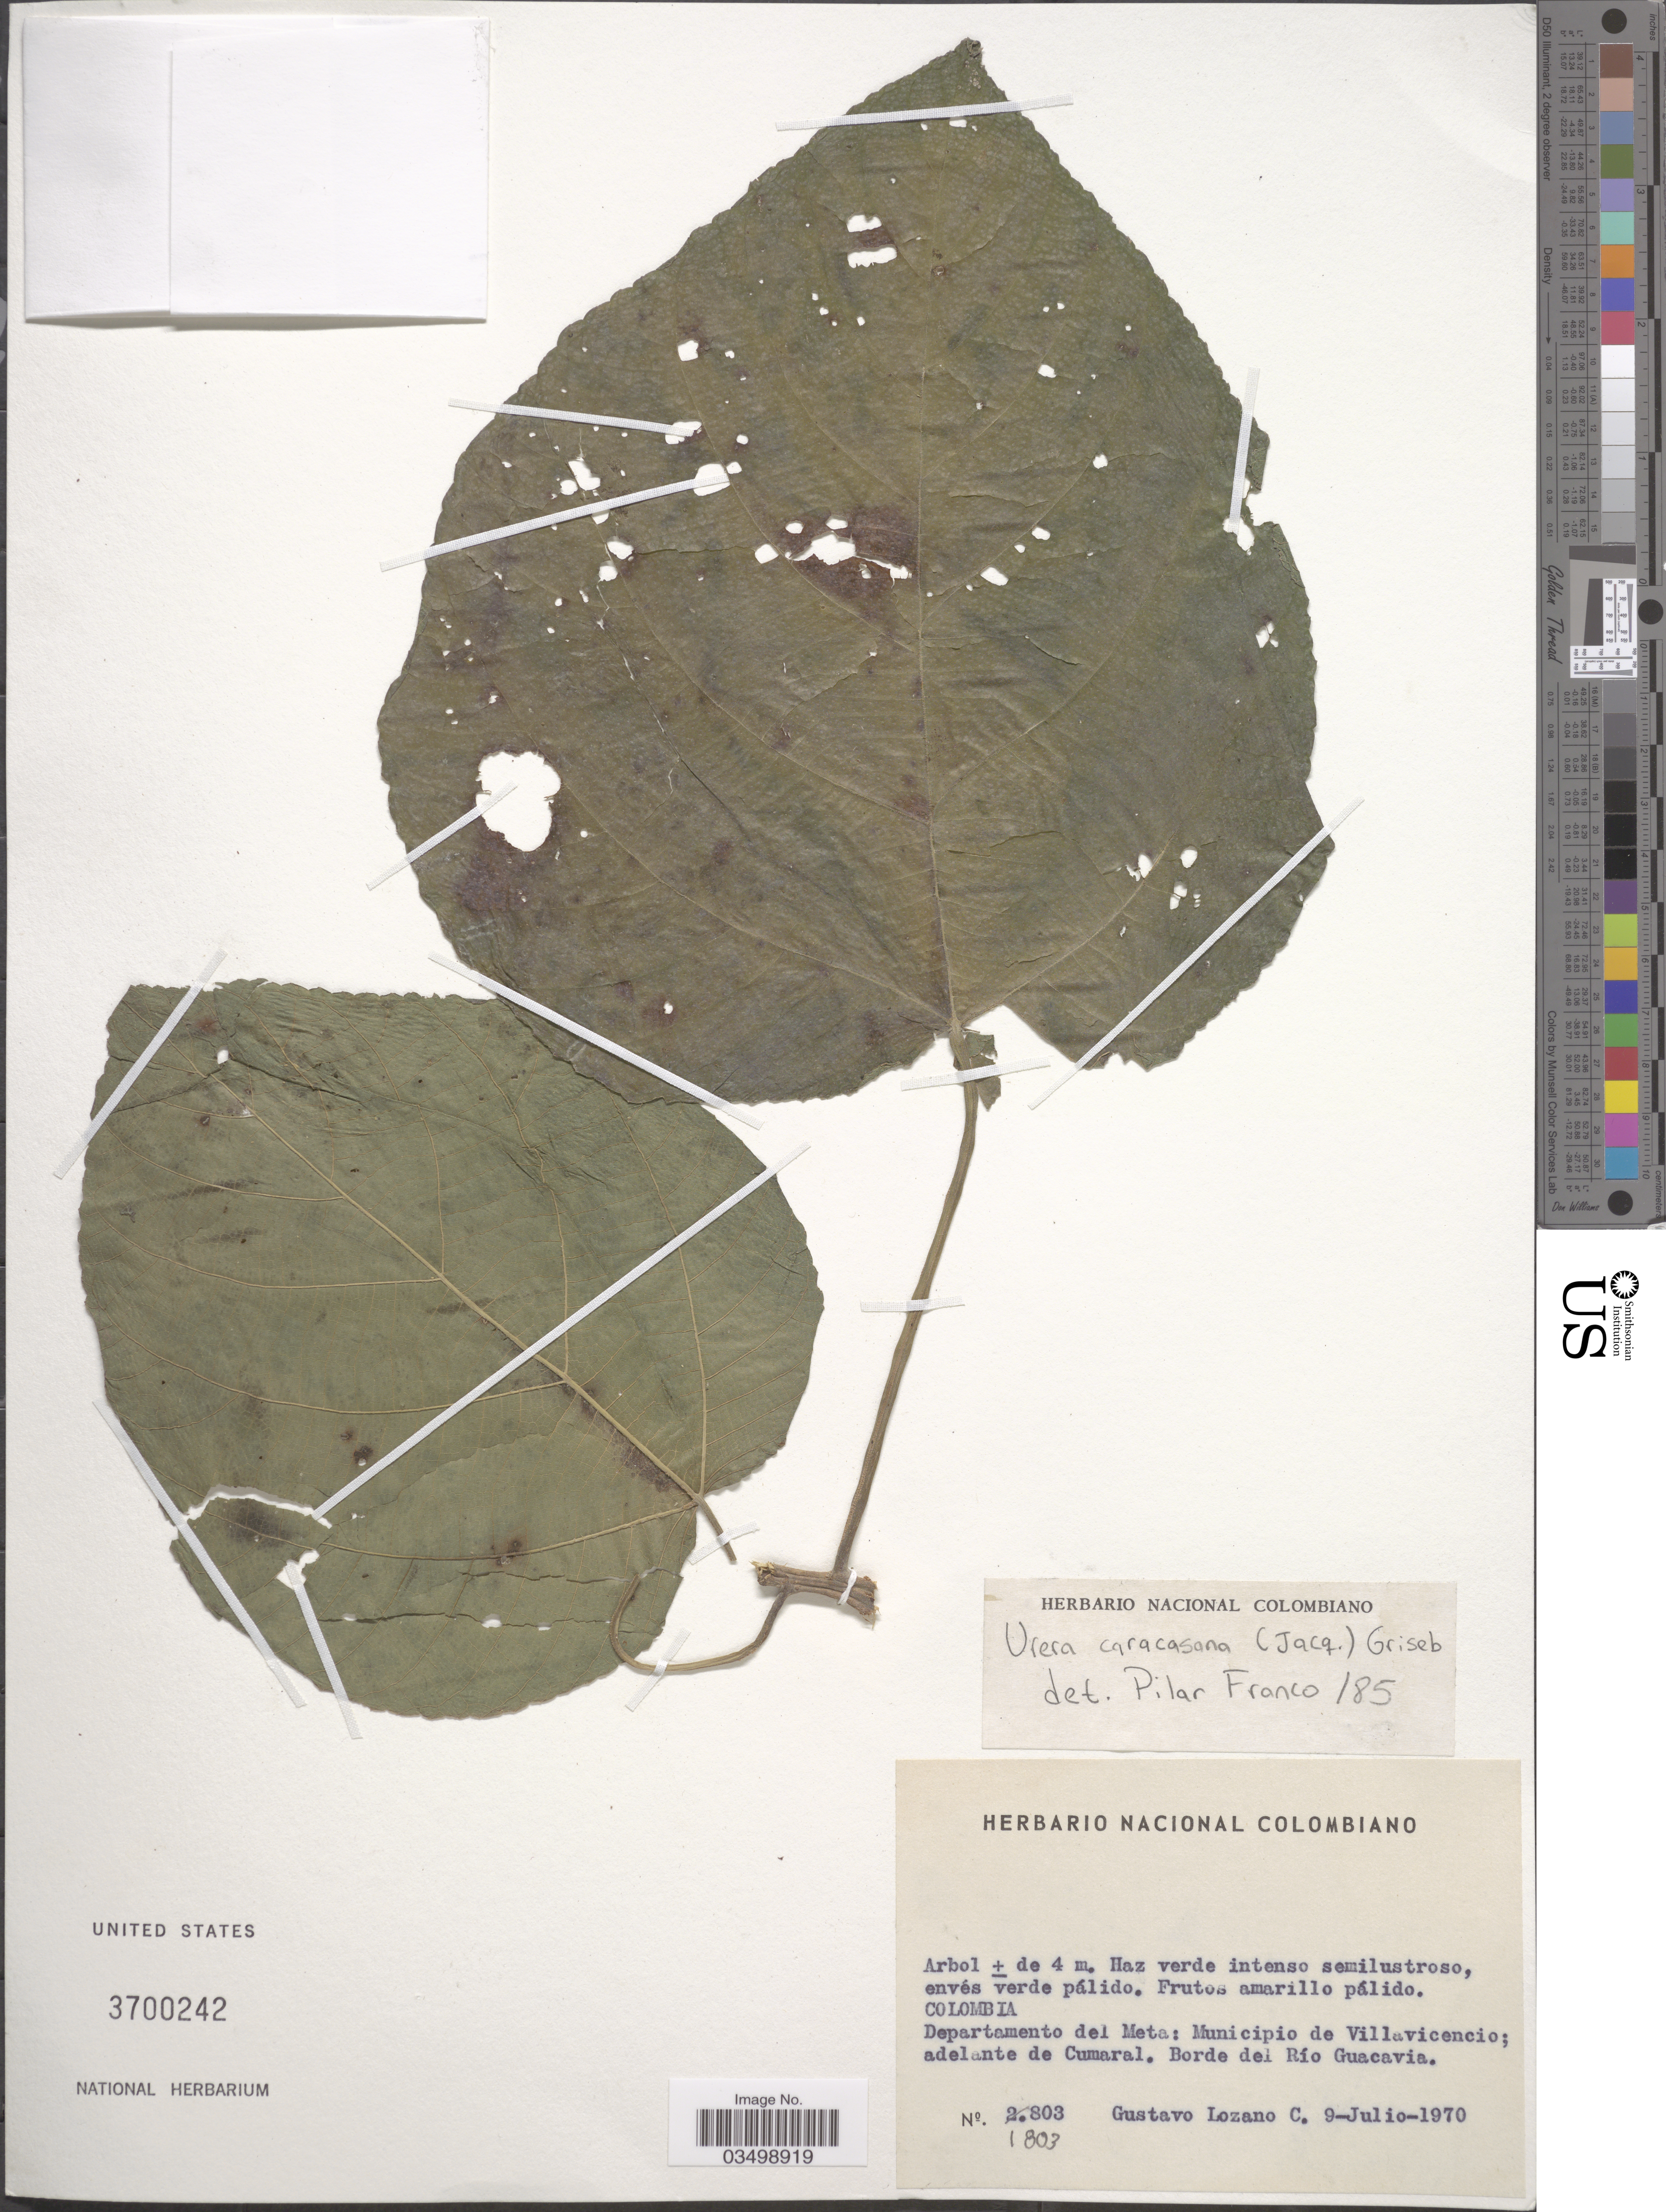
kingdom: Plantae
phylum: Tracheophyta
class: Magnoliopsida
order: Rosales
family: Urticaceae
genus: Urera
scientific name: Urera caracasana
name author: (Jacq.) Gaudich. ex Griseb.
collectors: G. Lozano-Contreras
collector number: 1803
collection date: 1970-07-09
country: Colombia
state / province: Meta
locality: Departamento del Meta: Municipio de Villavicencio; adelante de Cumaral. Borde del Río Guacavia.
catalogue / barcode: US 3700242